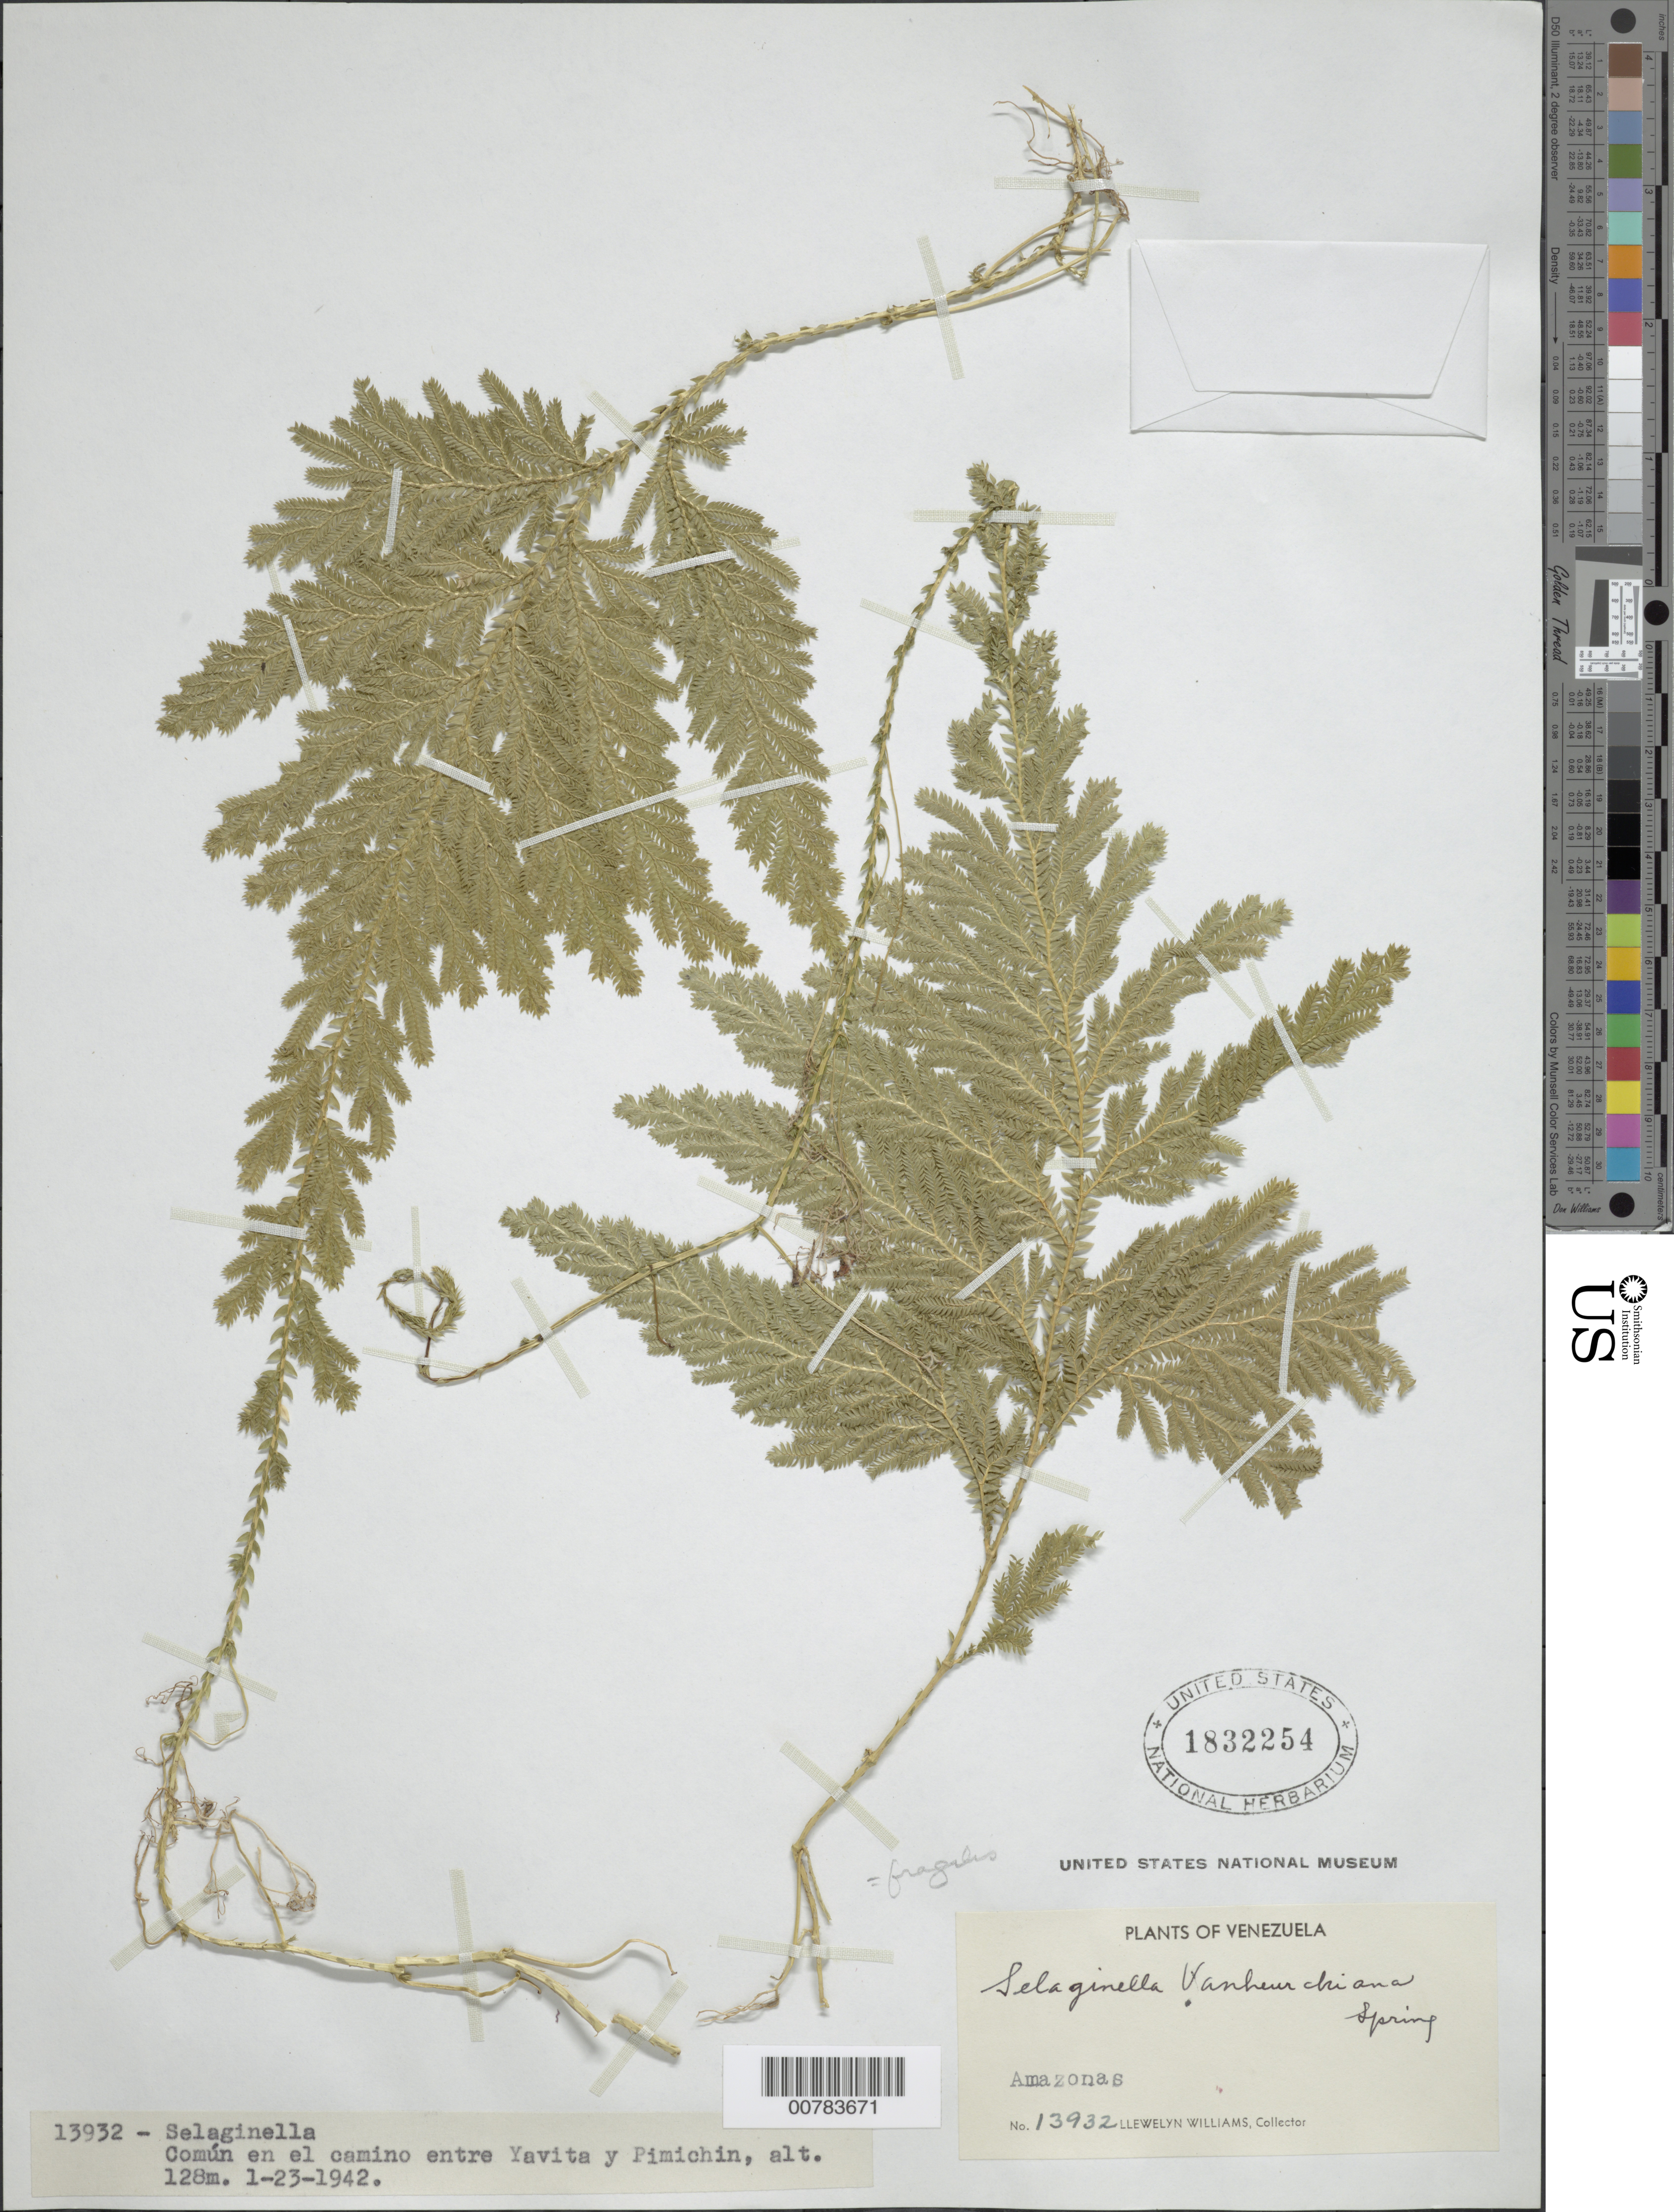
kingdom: Plantae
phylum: Tracheophyta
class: Lycopodiopsida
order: Selaginellales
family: Selaginellaceae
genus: Selaginella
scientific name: Selaginella fragilis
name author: A. Braun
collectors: Ll. Williams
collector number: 13932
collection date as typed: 23-Jan-42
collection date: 1942-01-23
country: Venezuela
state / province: Amazonas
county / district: Maroa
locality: Yavita to Pimichín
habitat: Camino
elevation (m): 128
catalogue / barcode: US 1832254